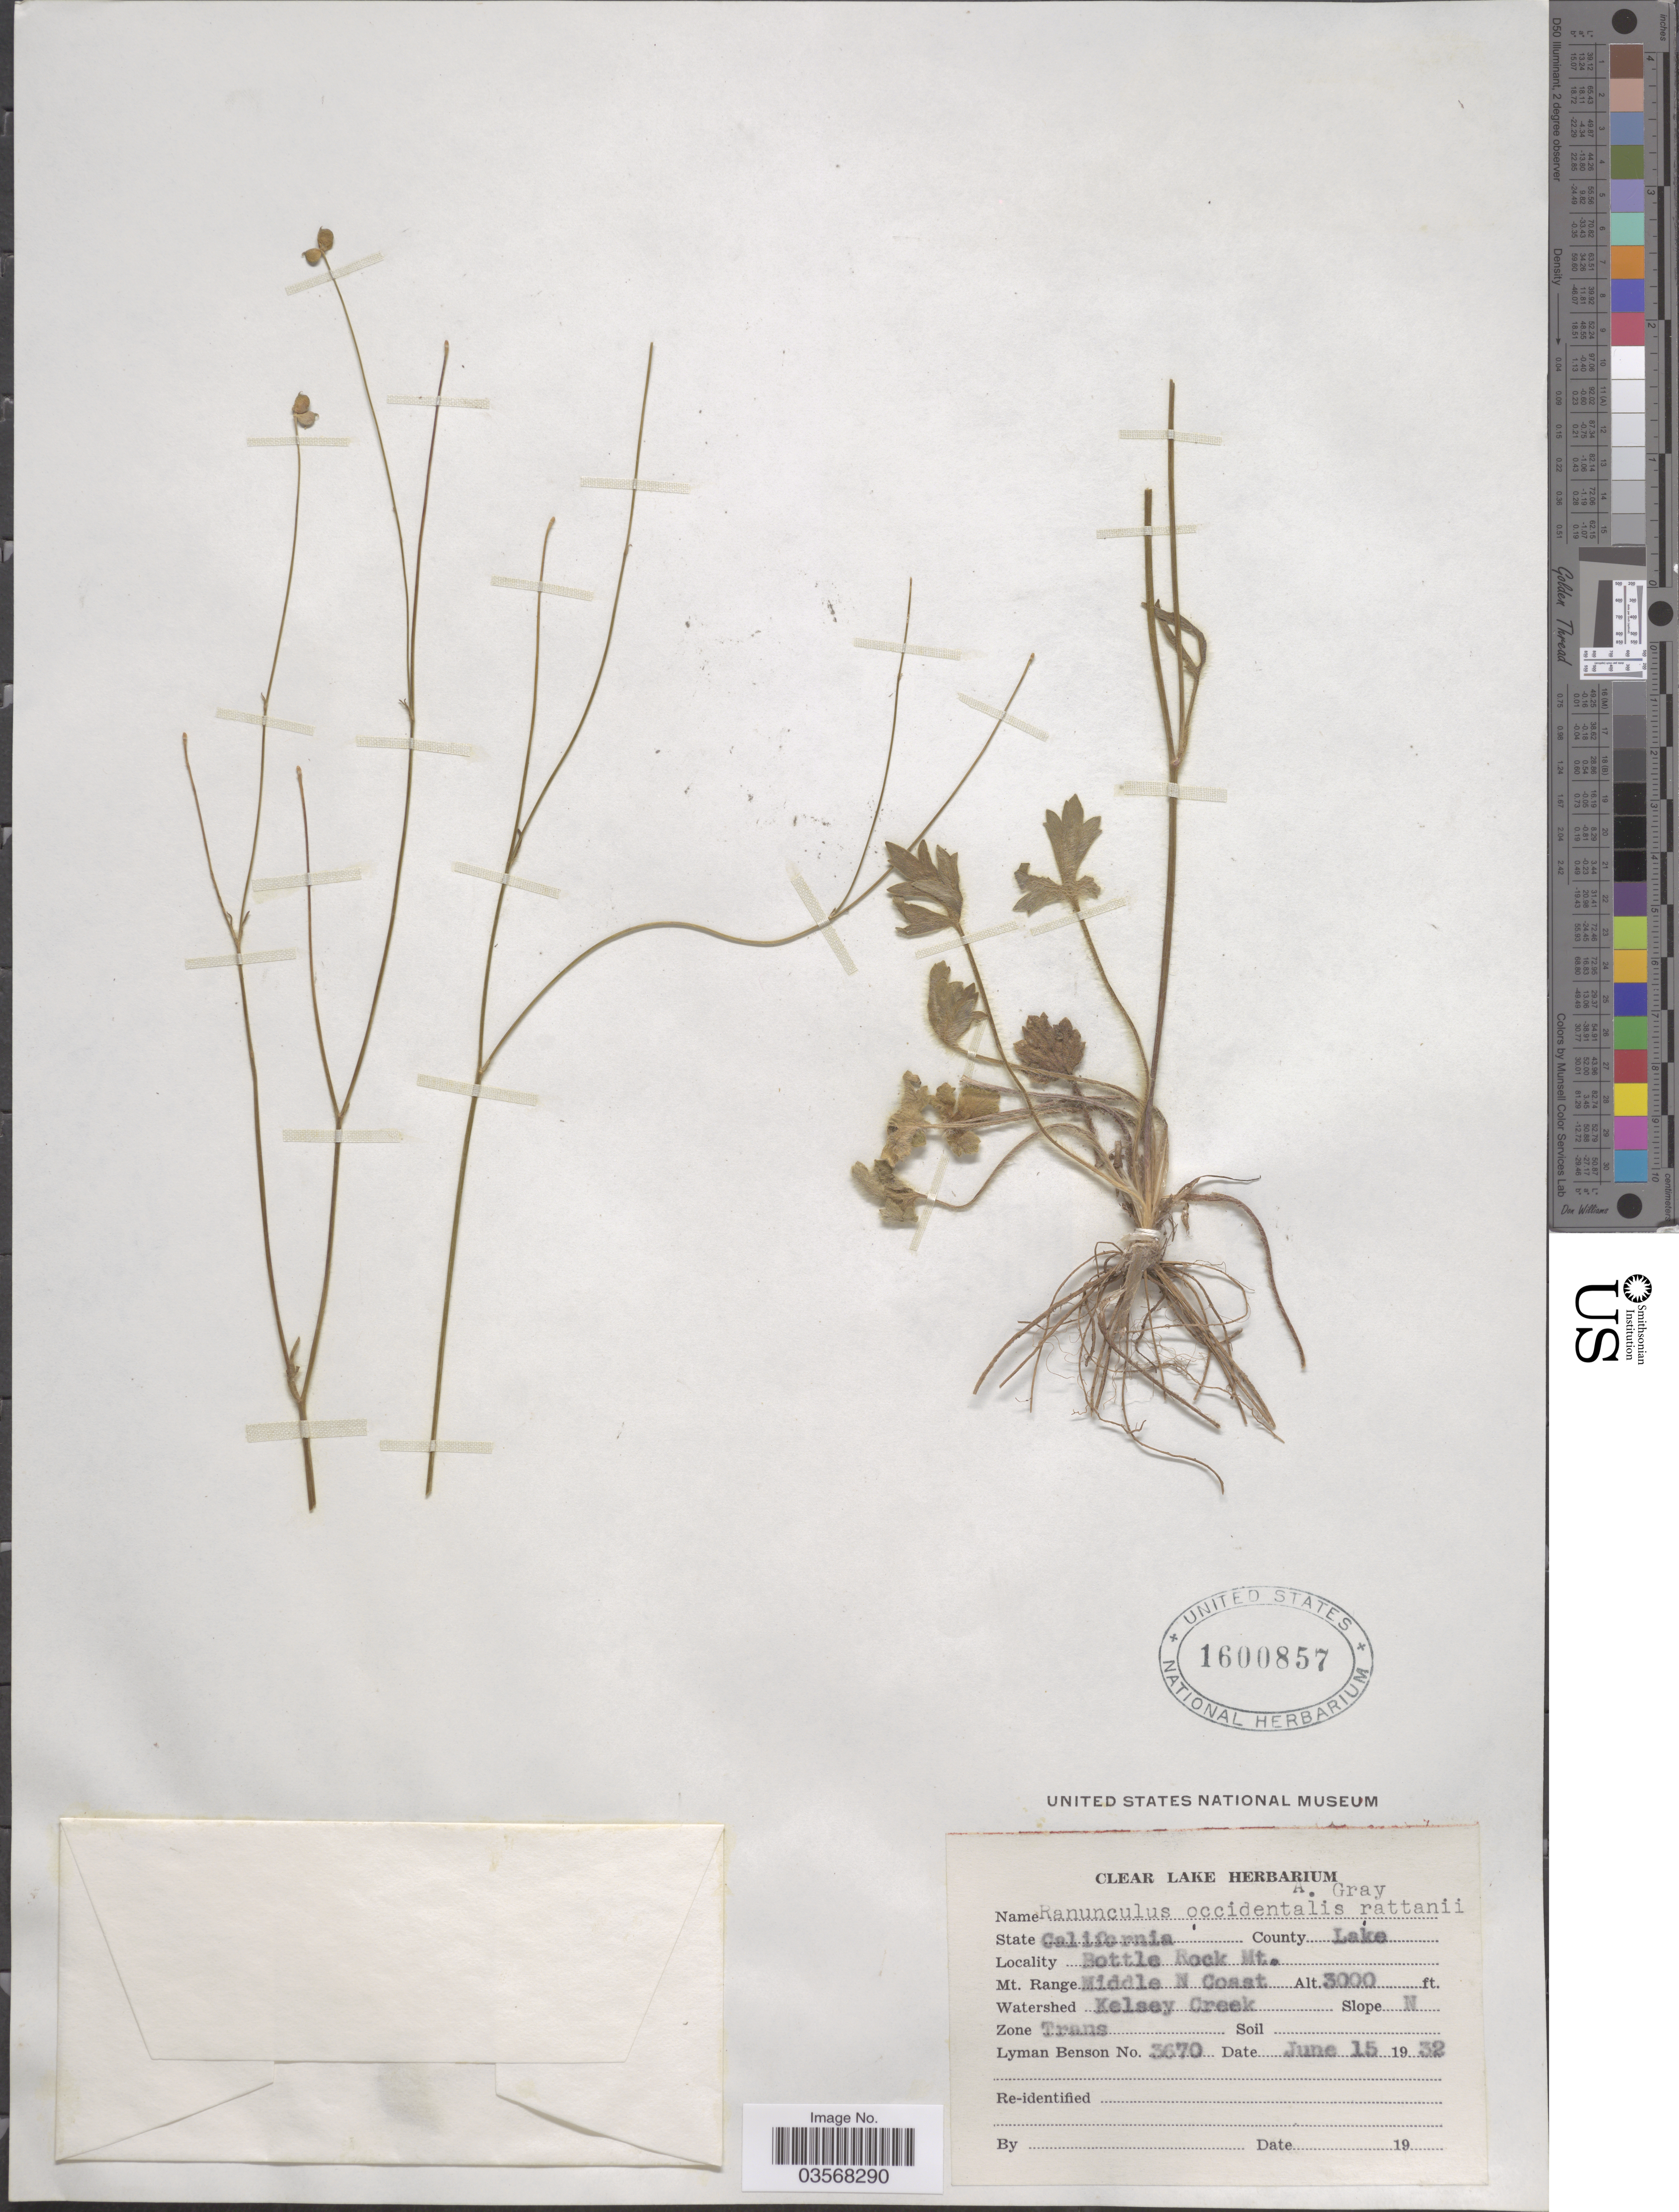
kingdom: Plantae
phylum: Tracheophyta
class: Magnoliopsida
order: Ranunculales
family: Ranunculaceae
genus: Ranunculus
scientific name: Ranunculus occidentalis var. rattanii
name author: A. Gray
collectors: L. D. Benson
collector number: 3670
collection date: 1932-06-15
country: United States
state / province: California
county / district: Lake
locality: County Lake. Bottle Rock Mt. Mt. Range Middle N Coast. Watershed Kelsey Creek. Slope N. Zone Trans.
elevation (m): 914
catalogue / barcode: US 1600857